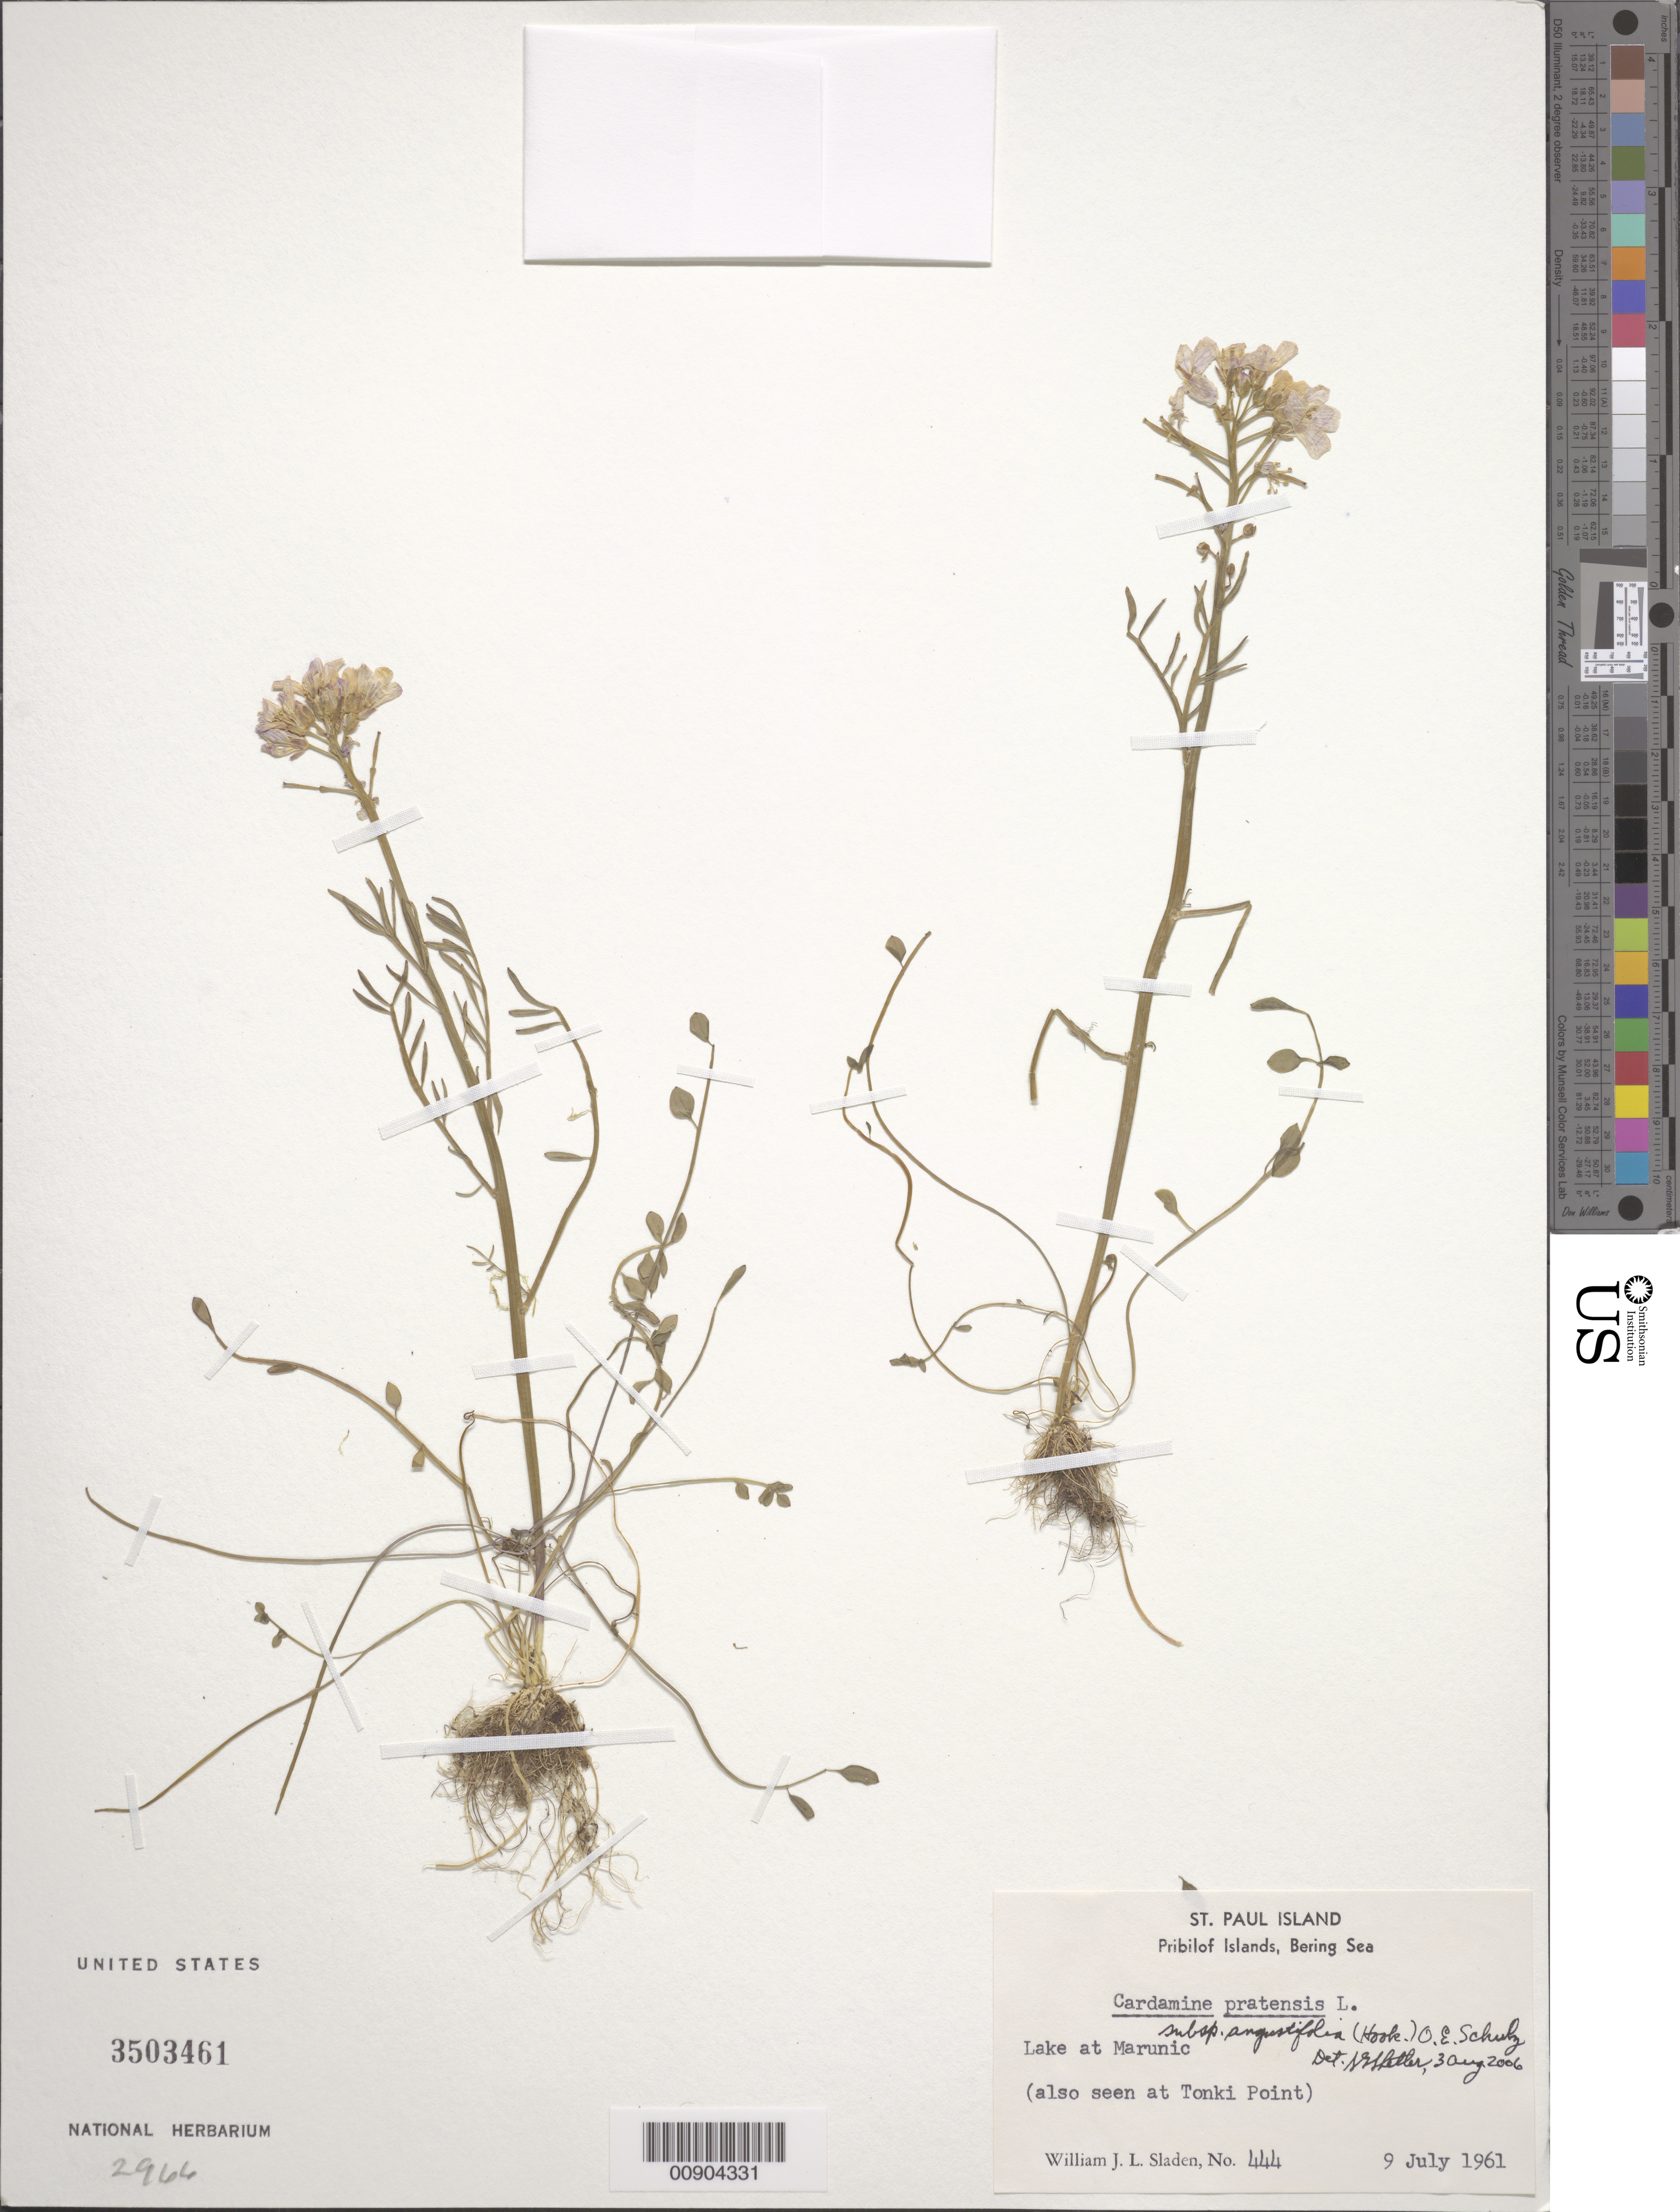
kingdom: Plantae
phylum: Tracheophyta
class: Magnoliopsida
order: Brassicales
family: Brassicaceae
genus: Cardamine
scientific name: Cardamine pratensis subsp. angustifolia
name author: (Hook.) O.E. Schulz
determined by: Shetler, Stanwyn G., (US), NMNH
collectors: W. Sladen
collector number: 444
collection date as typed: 09 Jul 1961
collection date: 1961-07-09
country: United States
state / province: Alaska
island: St. Paul Island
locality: Lake at Marunic (also seen at Tonki Point)., Bering Sea, Pribilof Islands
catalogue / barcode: US 3503461